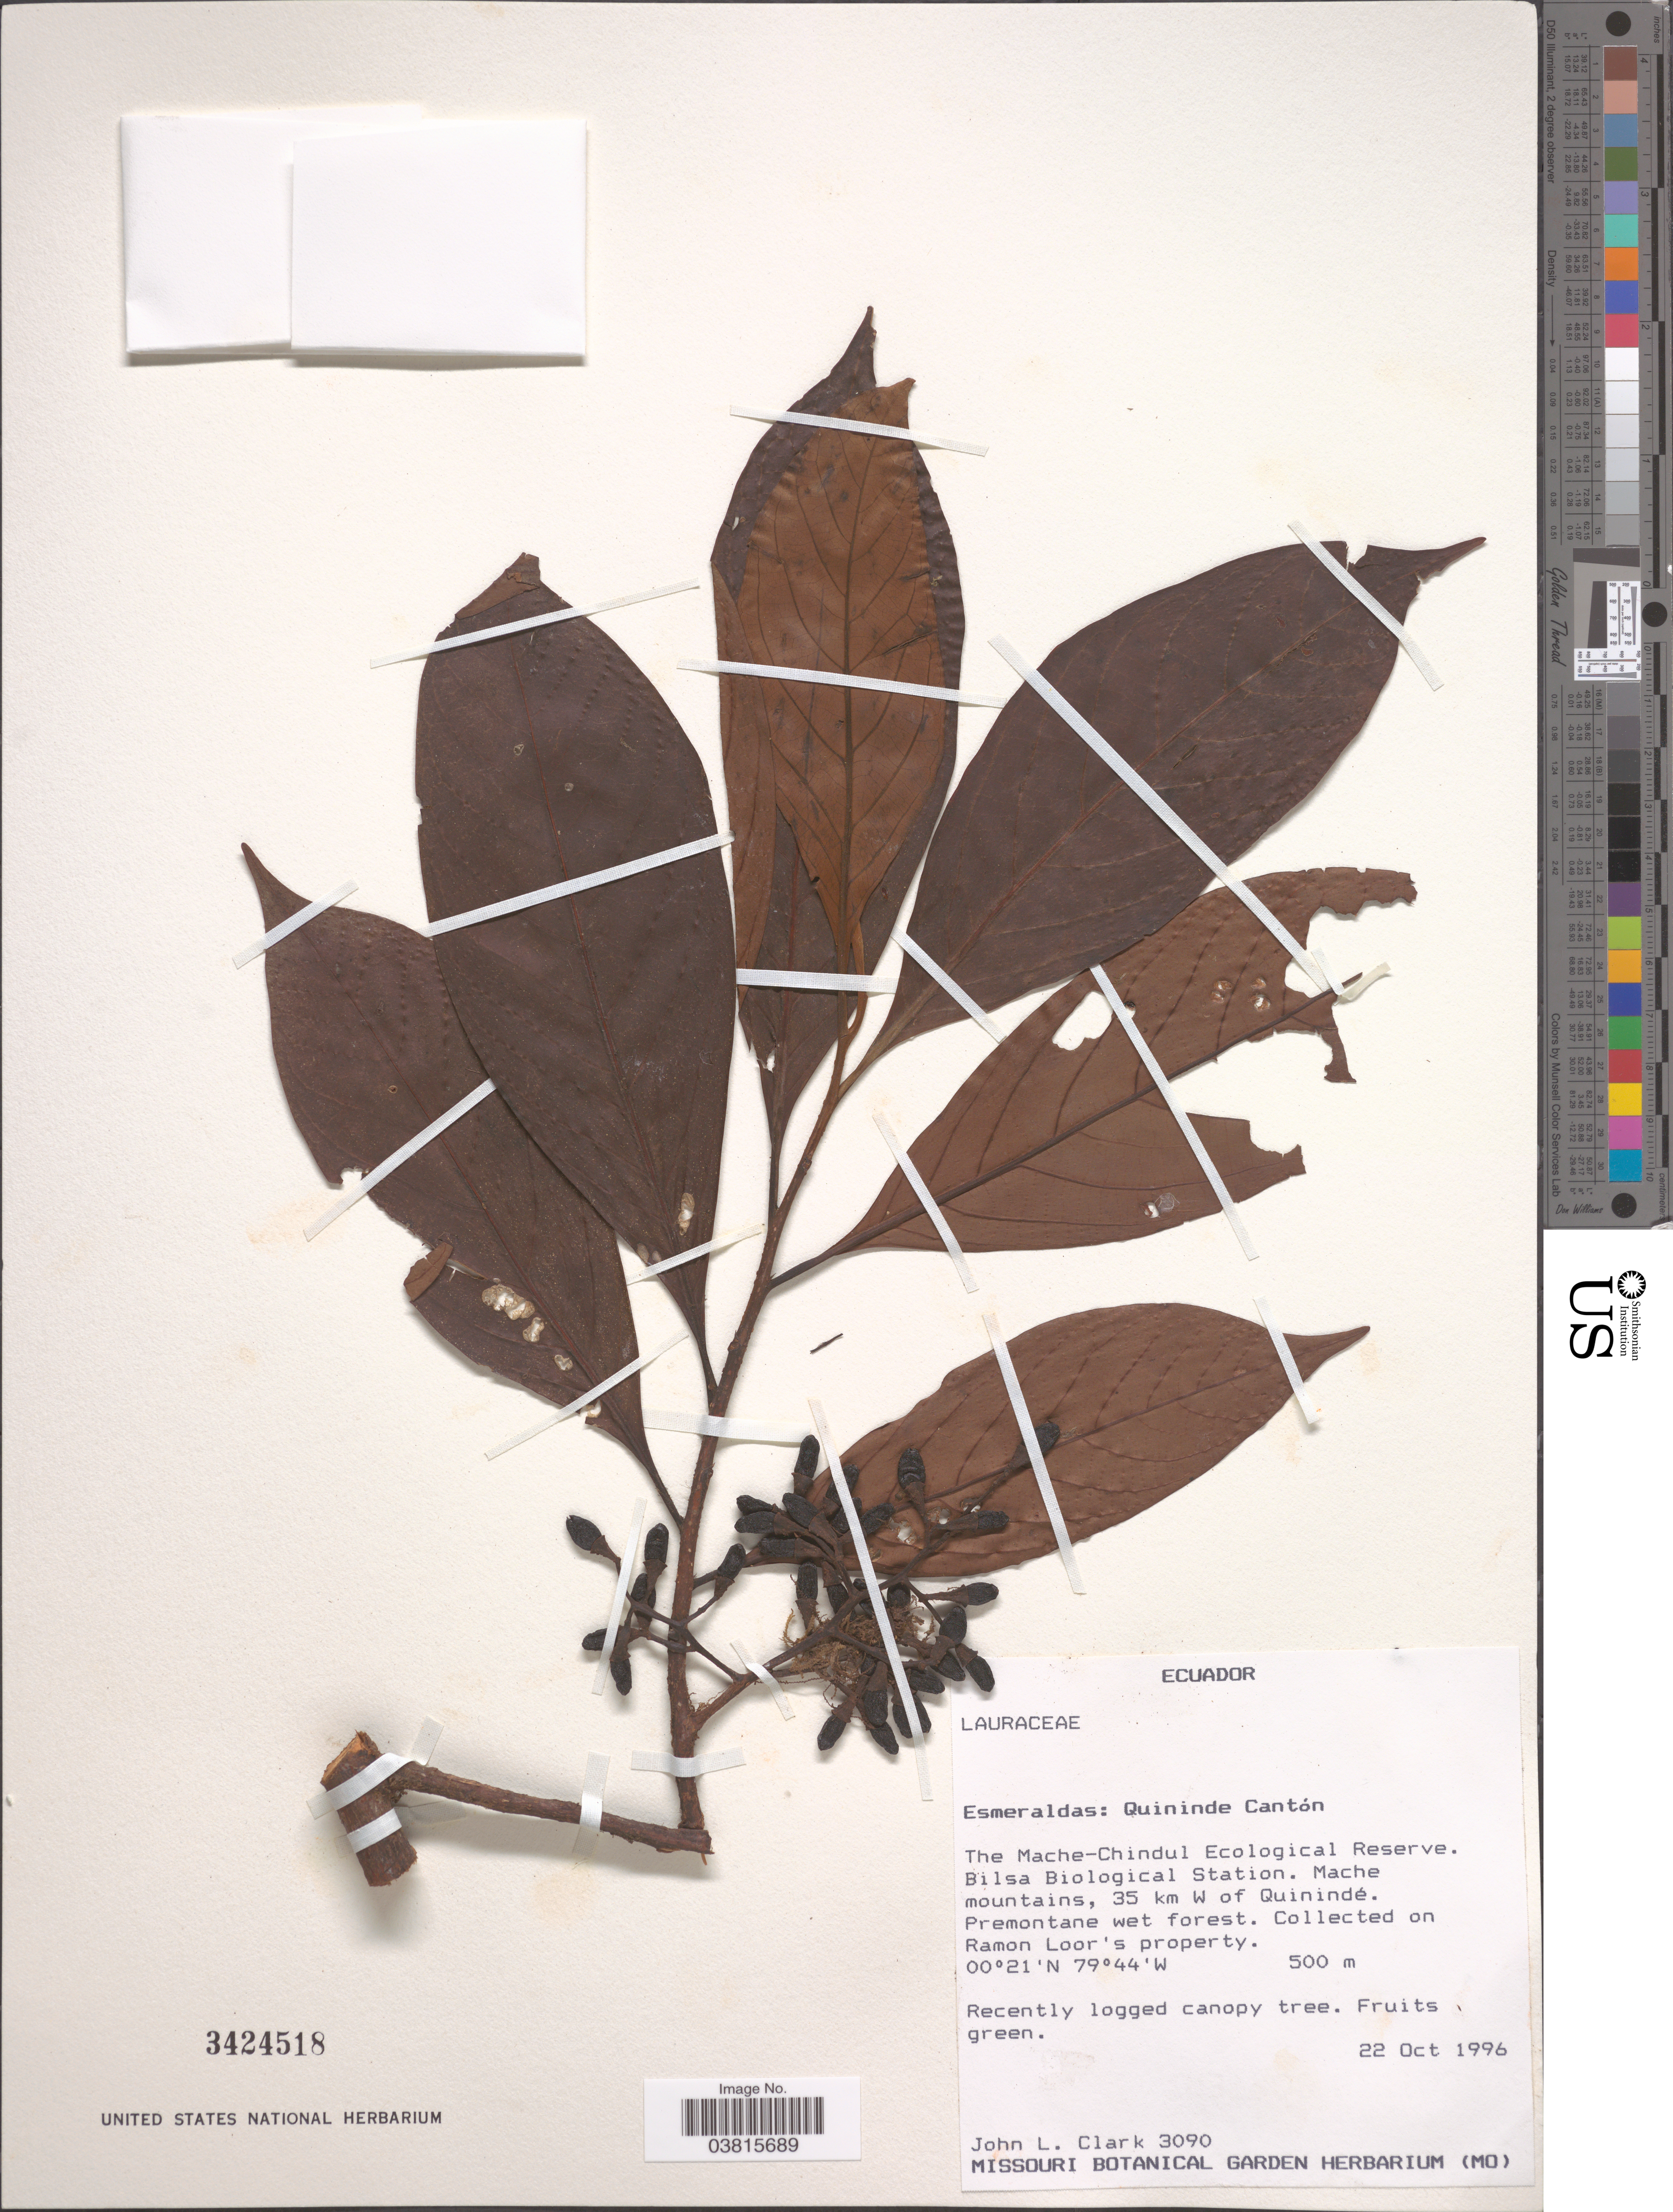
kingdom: Plantae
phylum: Tracheophyta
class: Magnoliopsida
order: Laurales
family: Lauraceae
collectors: J. L. Clark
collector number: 3090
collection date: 1996-10-22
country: Ecuador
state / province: Esmeraldas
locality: Quininde Cantón. The Mache-Chindul Ecological Reserve. Bilsa Biological Station. Mache mountains, 35 km W of Quinindé. Premontane forest. on Ramon Loor's property.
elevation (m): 500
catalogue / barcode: US 3424518